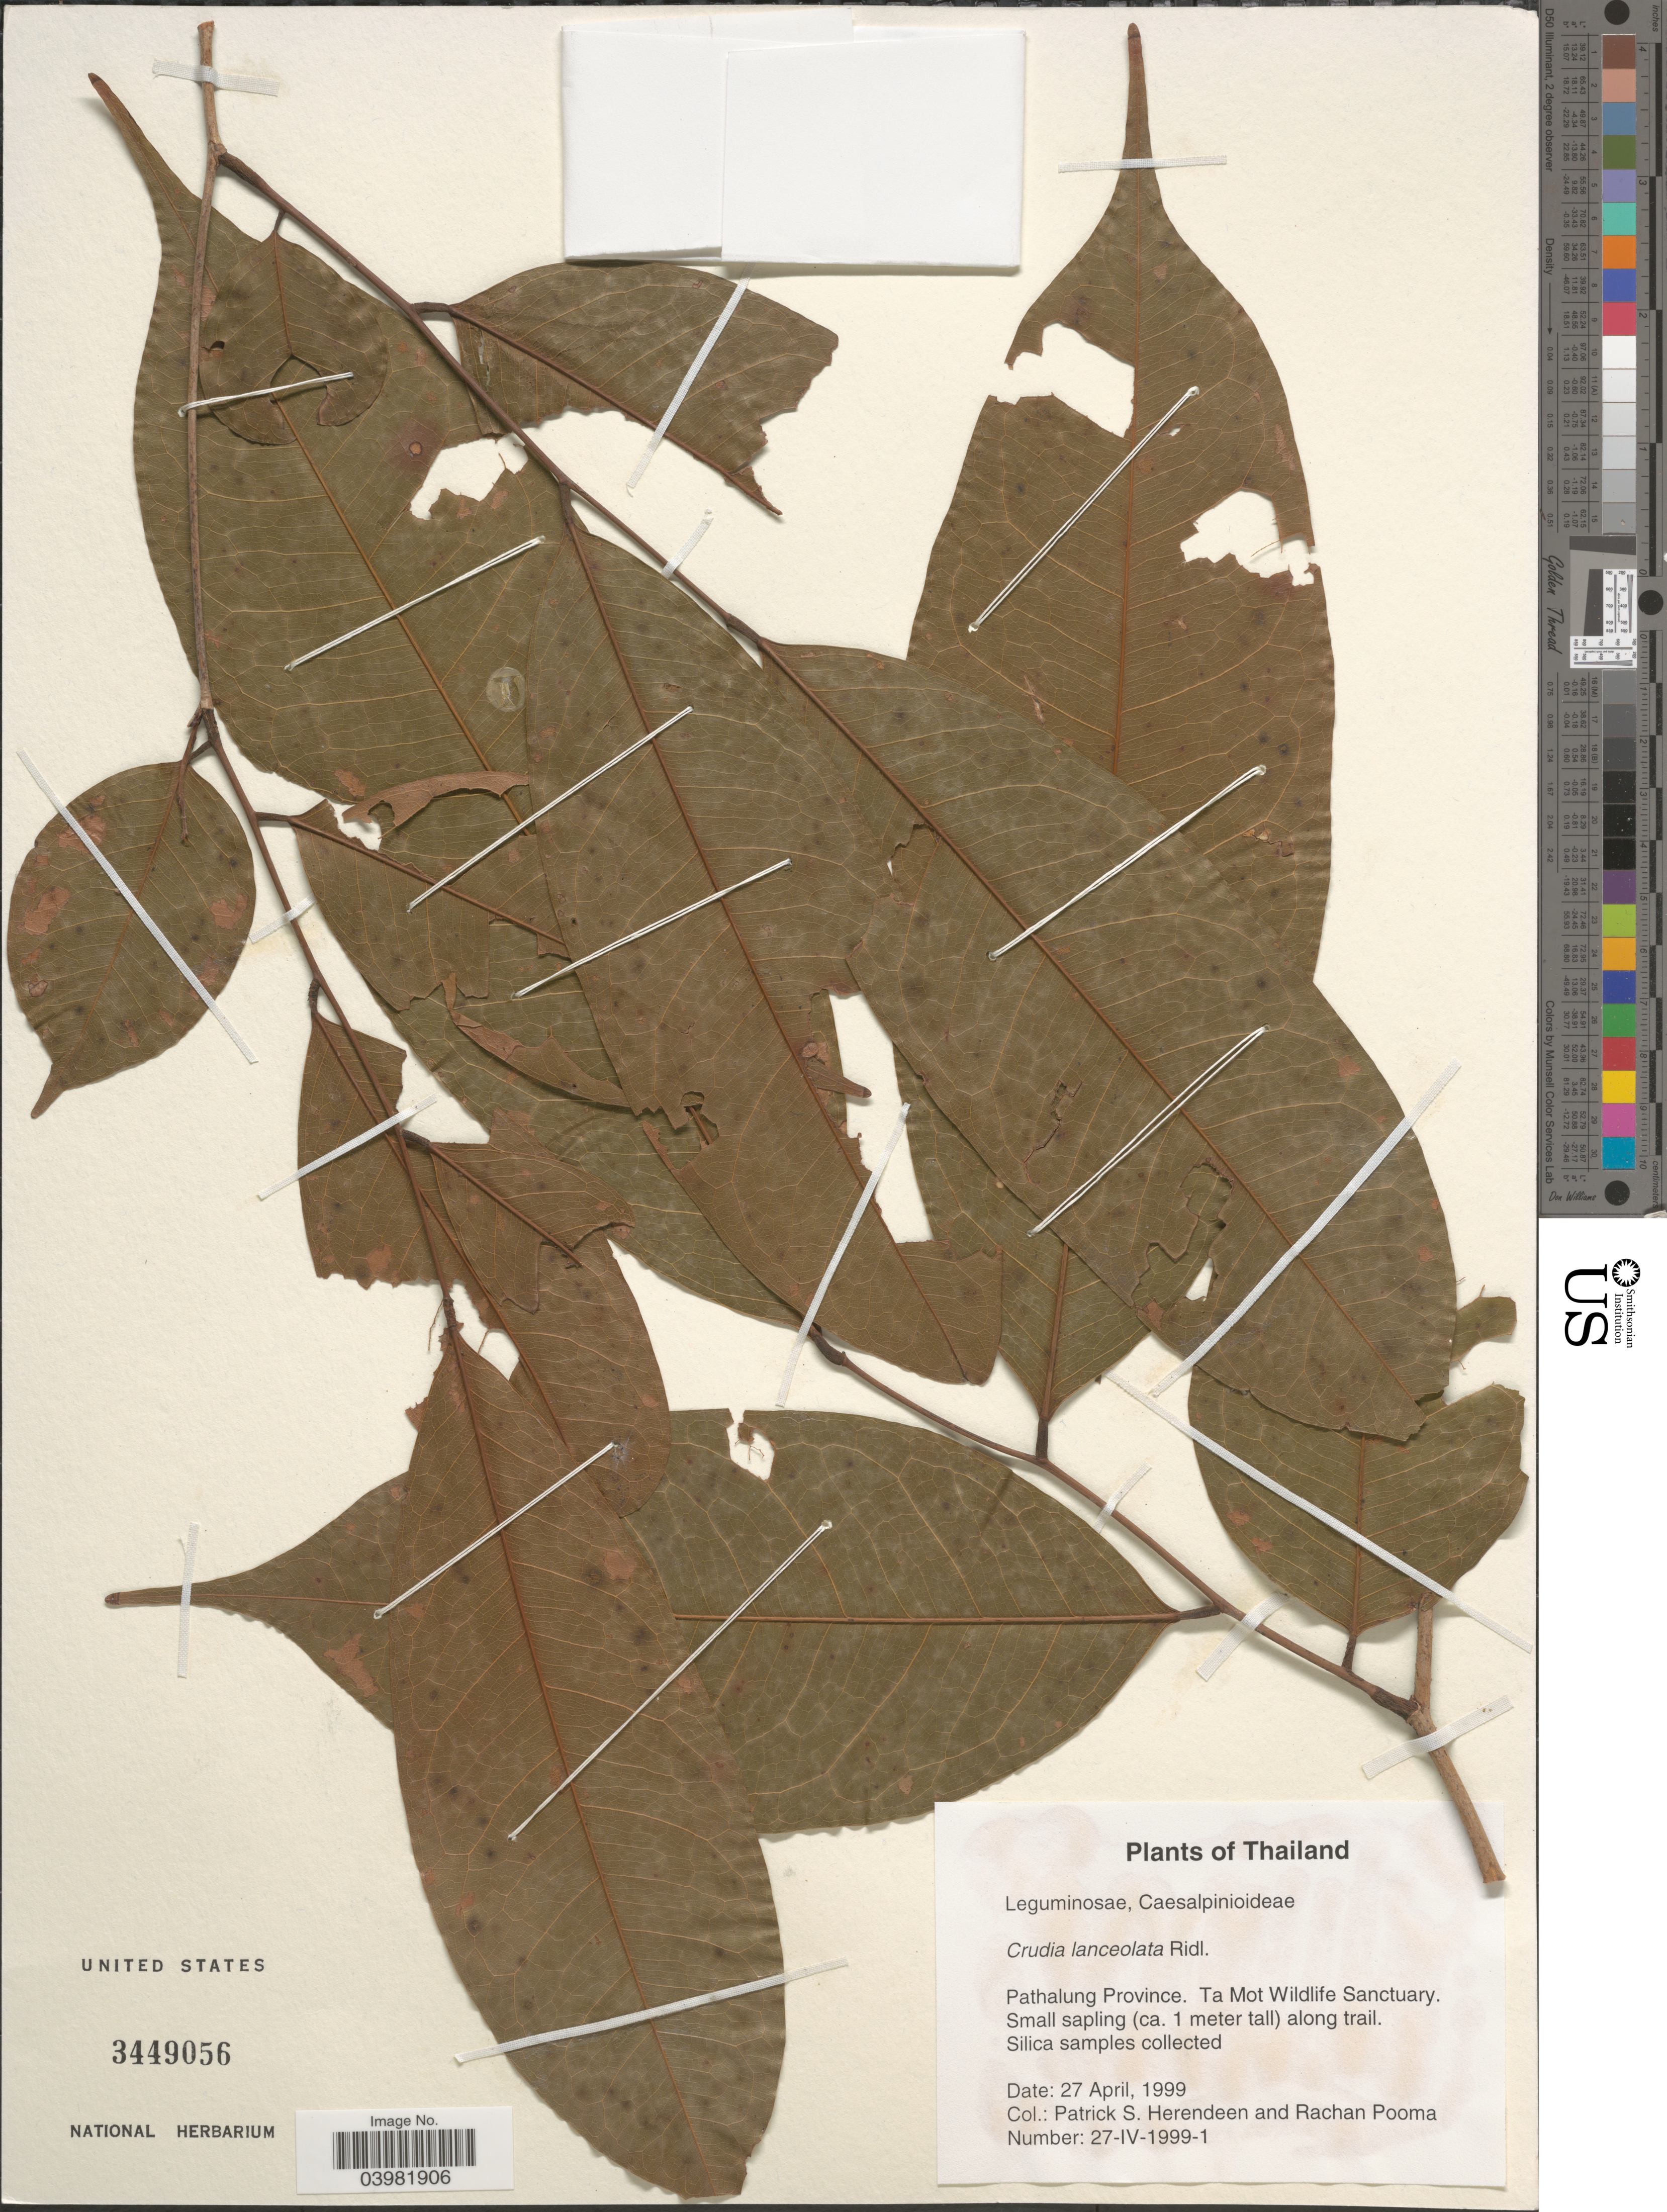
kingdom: Plantae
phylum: Tracheophyta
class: Magnoliopsida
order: Fabales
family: Fabaceae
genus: Crudia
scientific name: Crudia lanceolata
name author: Ridl.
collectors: P. S. Herendeen & R. Pooma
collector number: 27-IV-1999-1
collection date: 1999-04-27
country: Thailand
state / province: Phattalung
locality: Pathalung Province. Ta Mot Wildlife Sanctuary. Along trail.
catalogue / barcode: US 3449056